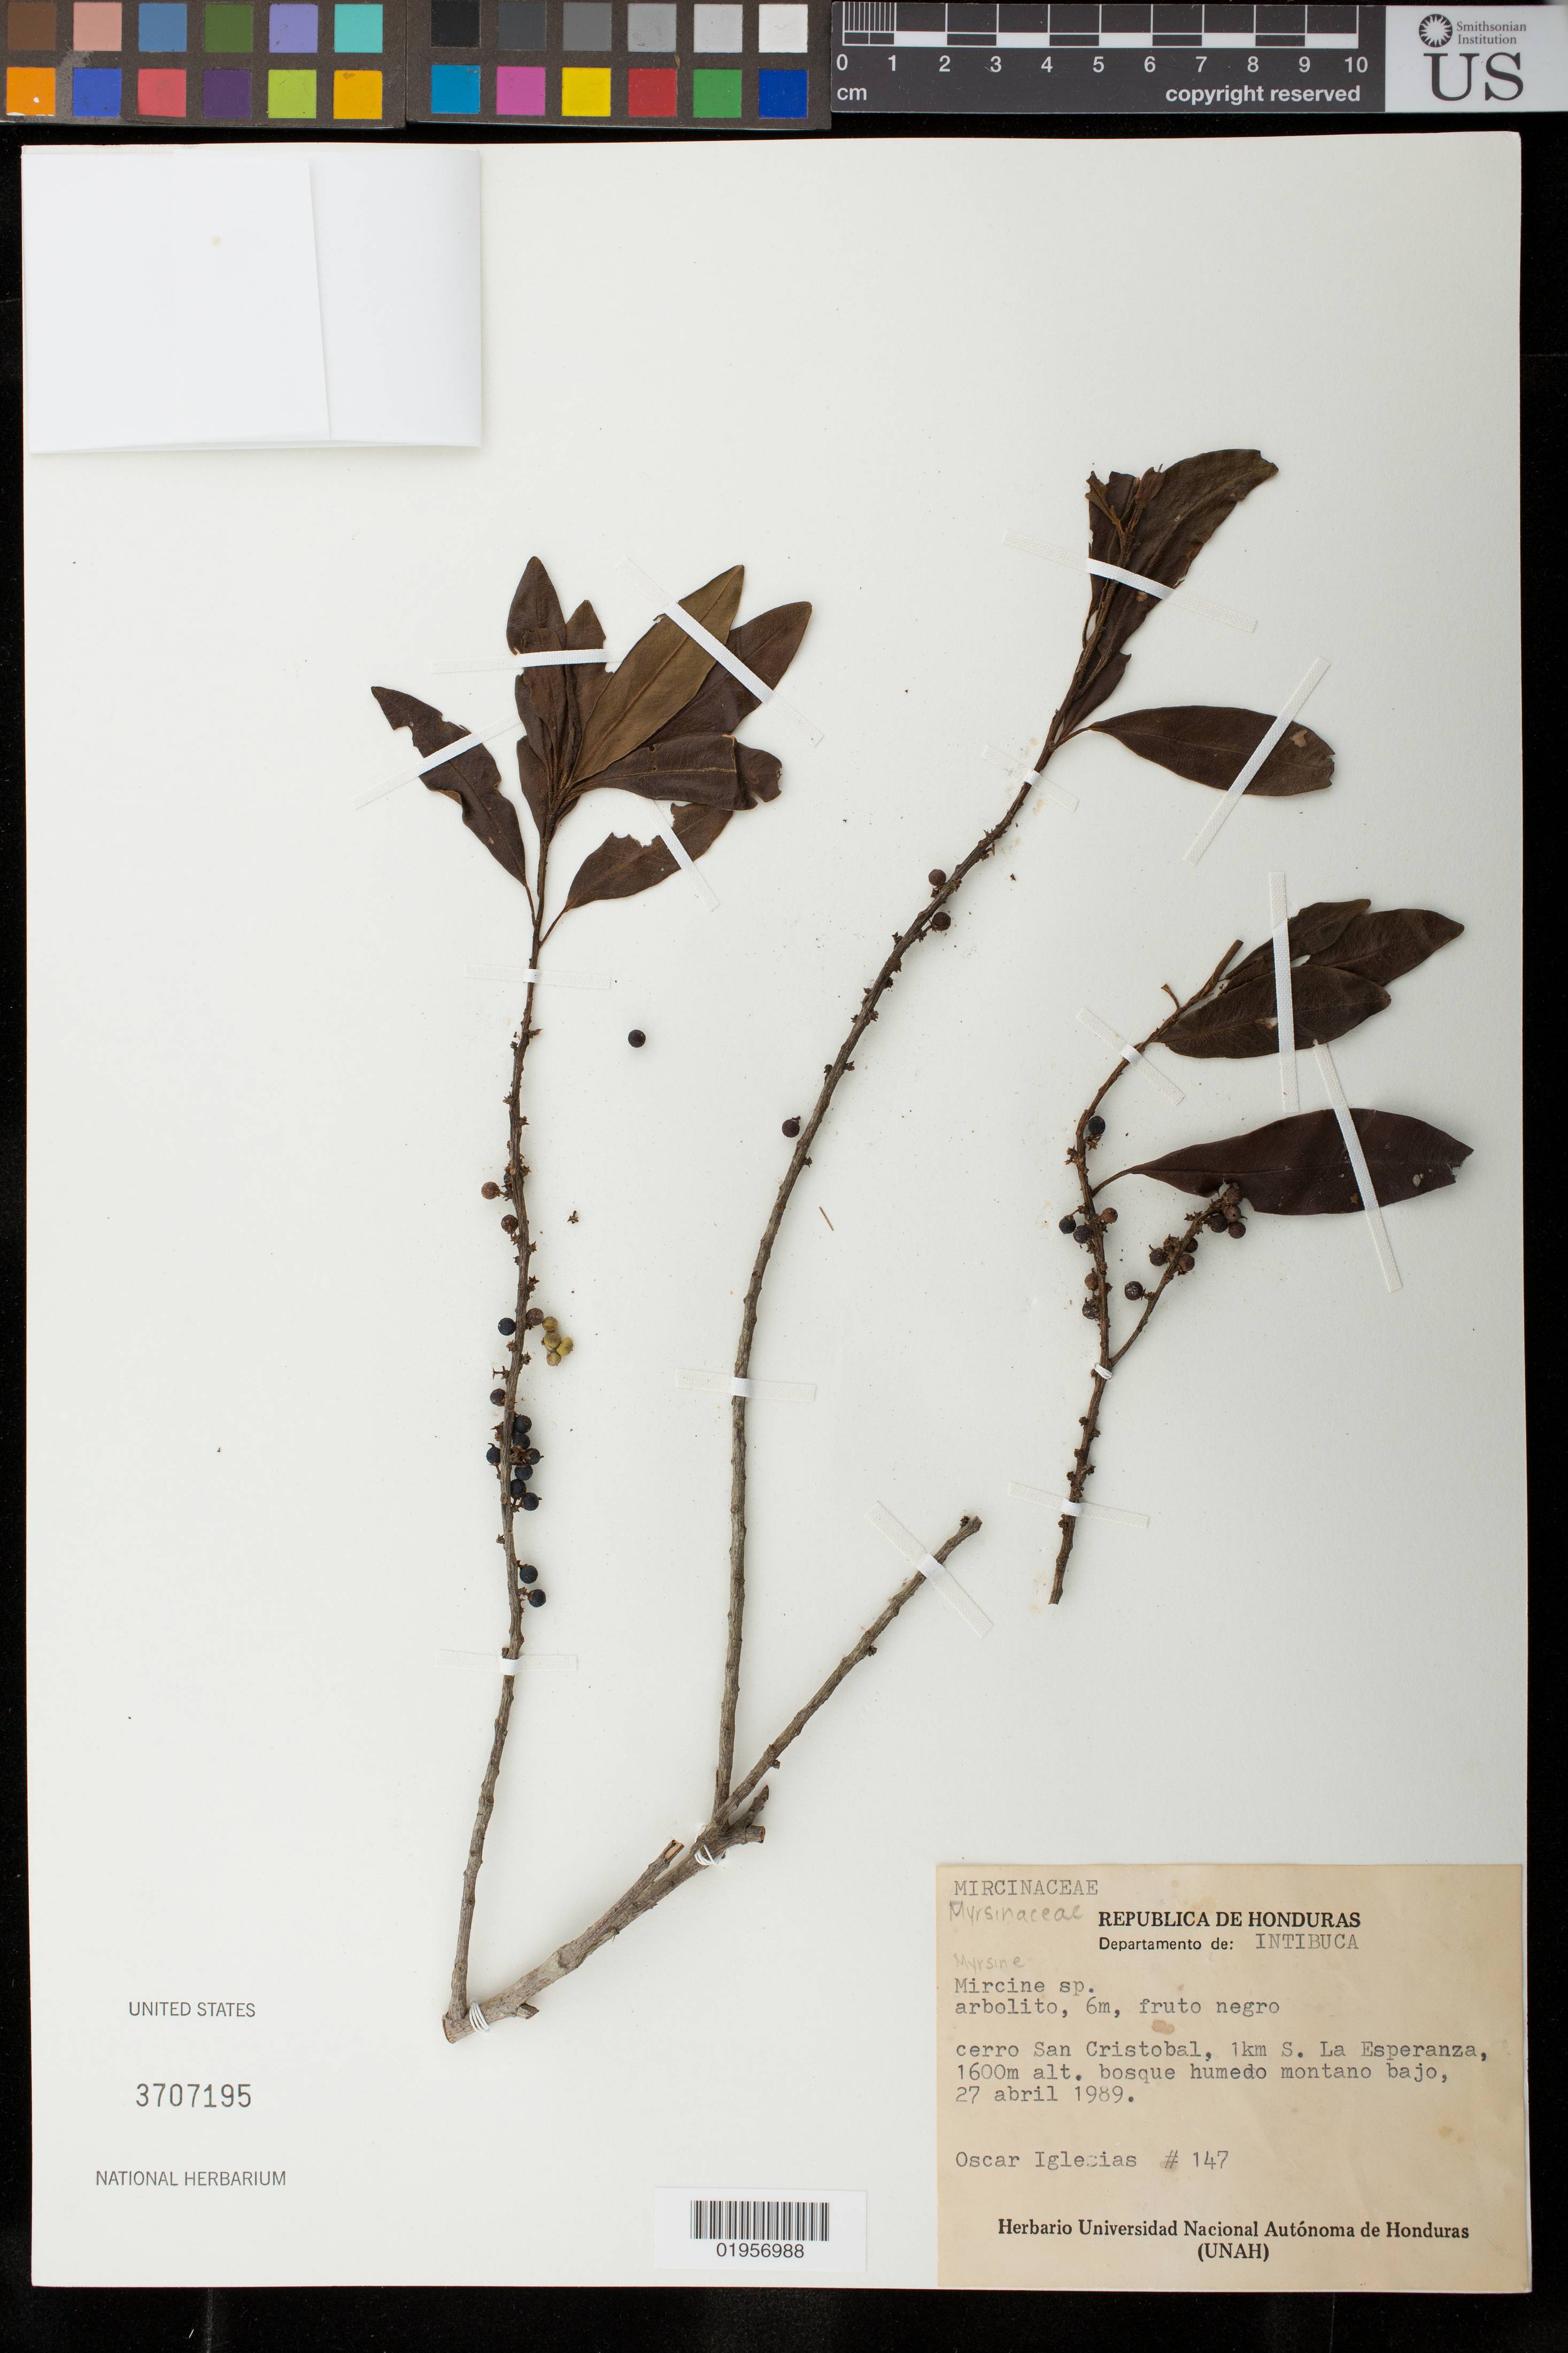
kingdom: Plantae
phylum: Tracheophyta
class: Magnoliopsida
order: Ericales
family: Primulaceae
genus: Myrsine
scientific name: Myrsine sp.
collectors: O. Iglesias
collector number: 147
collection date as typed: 27 Apr 1989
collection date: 1989-04-27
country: Honduras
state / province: Intibuca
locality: Cerro San Cristobal, 1km S. La Esperanza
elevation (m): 1600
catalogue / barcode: US 3707195